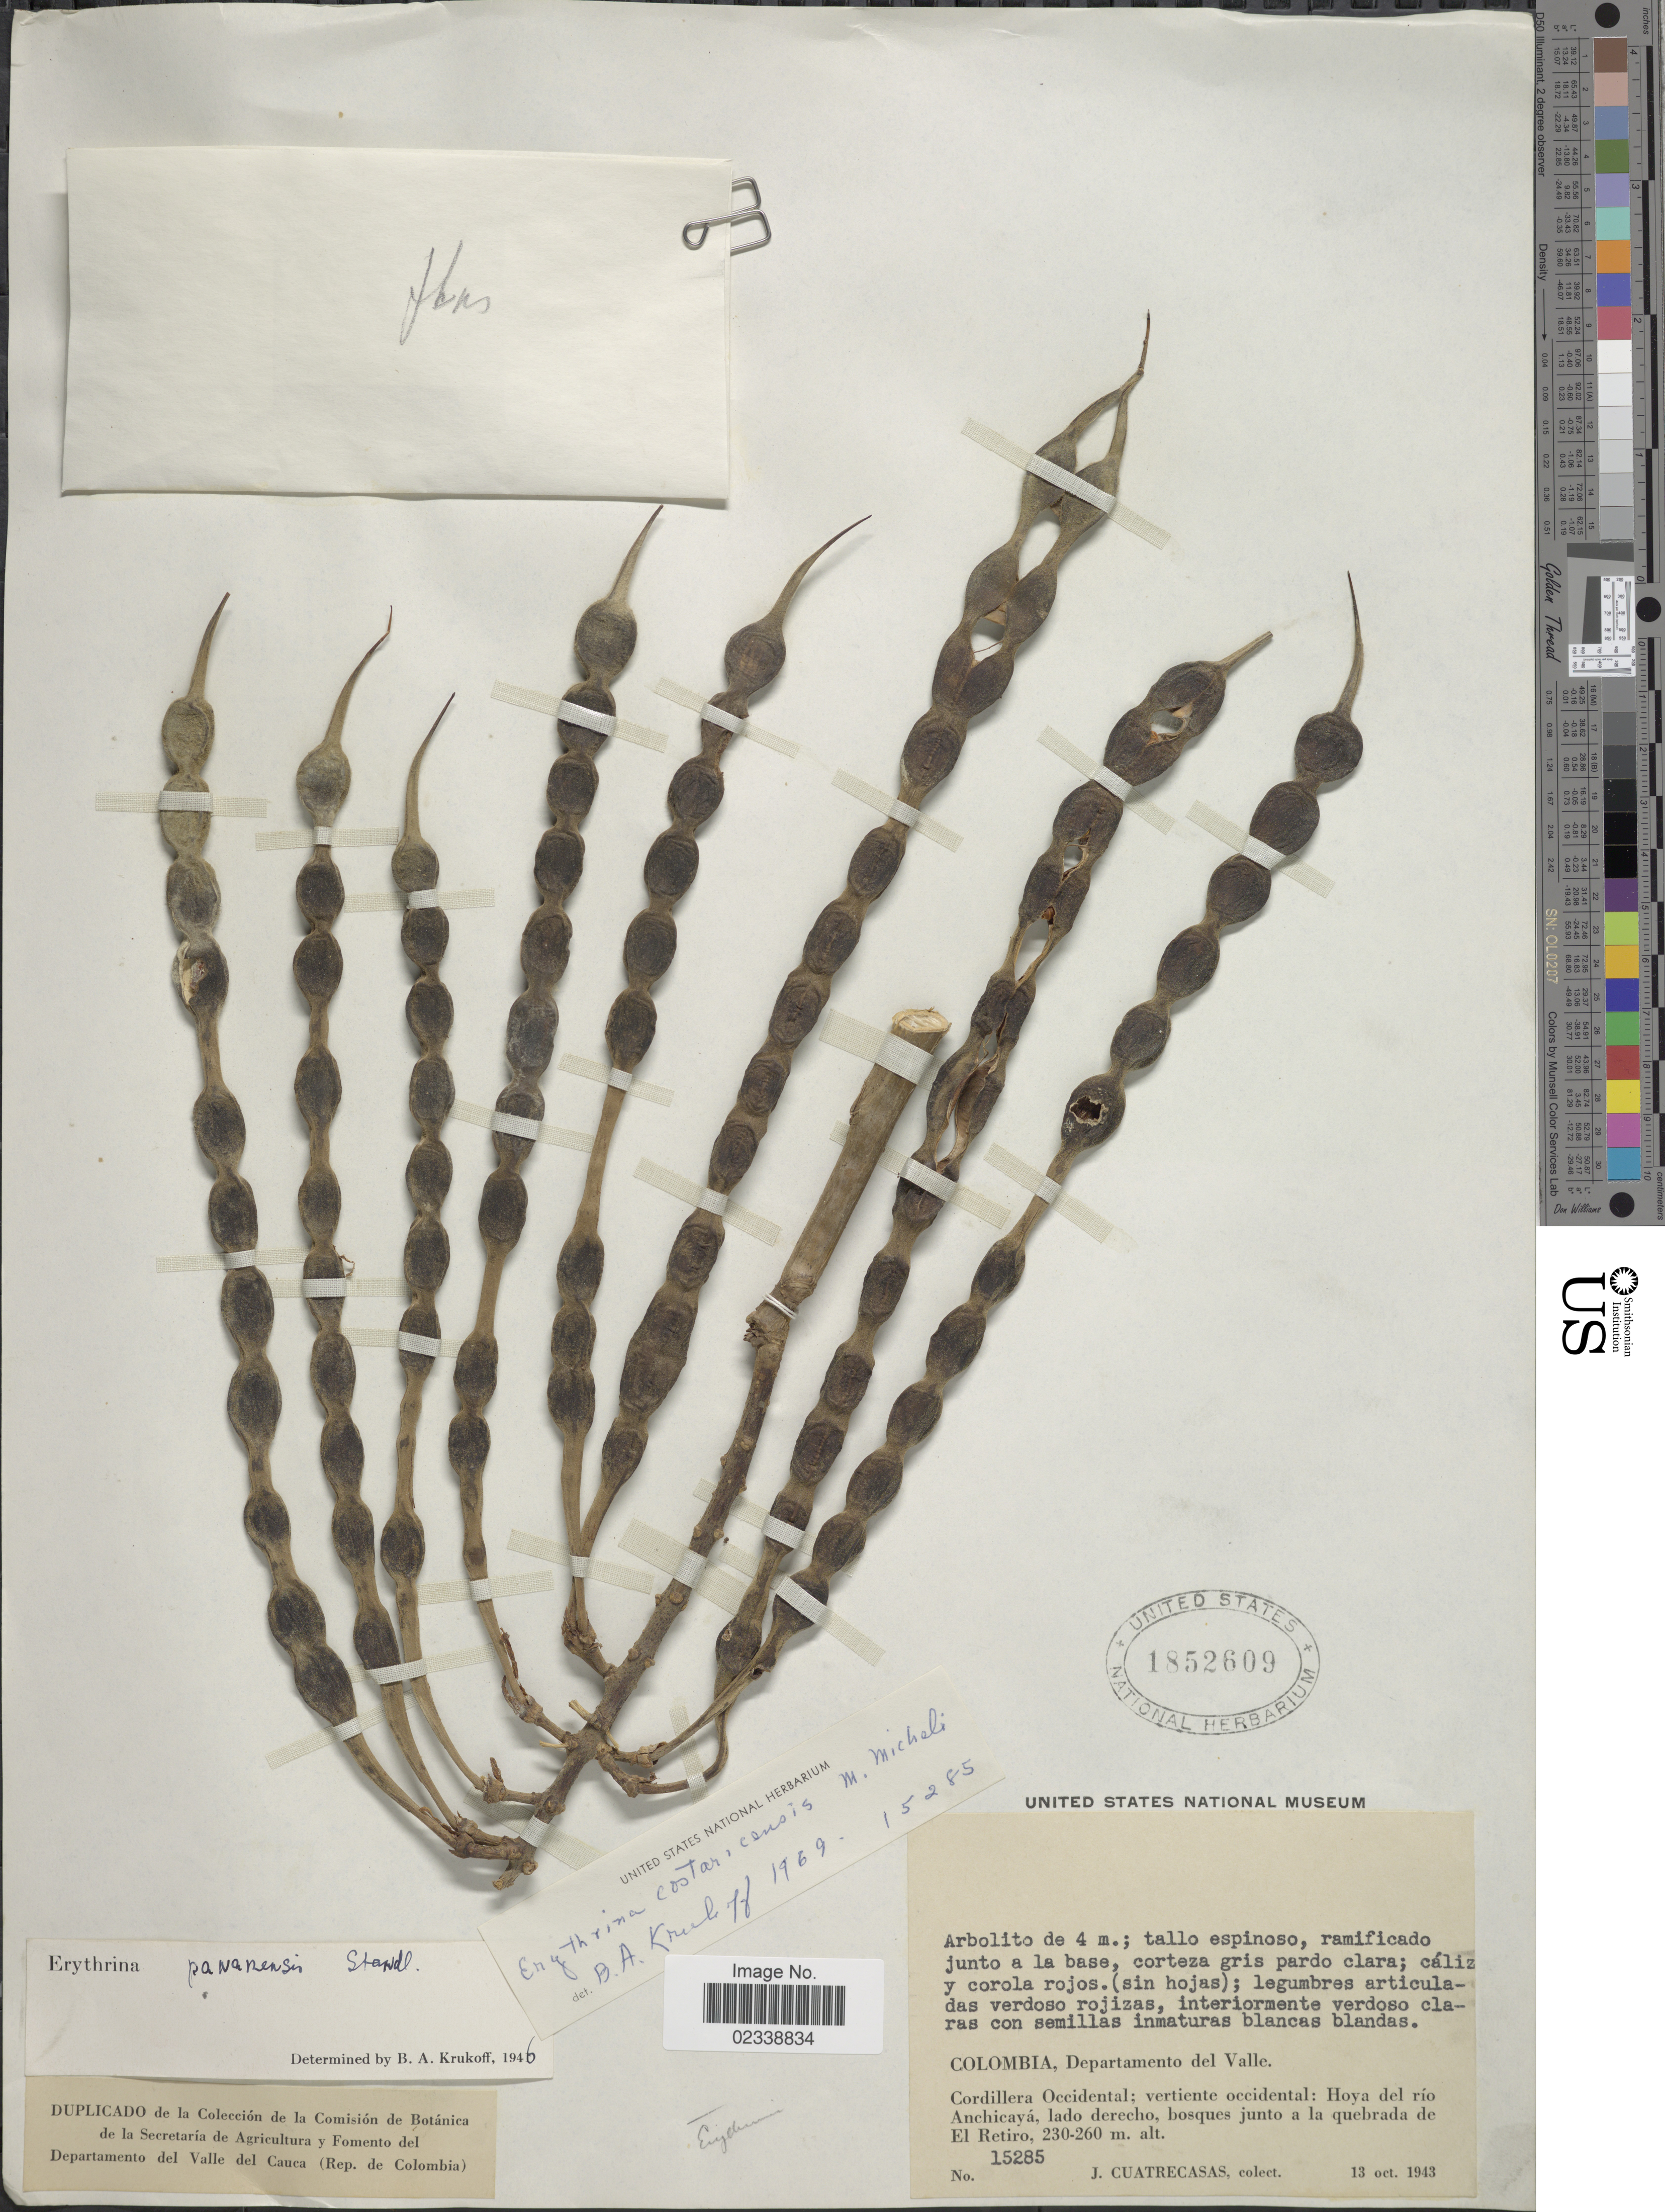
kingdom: Plantae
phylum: Tracheophyta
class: Magnoliopsida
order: Fabales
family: Fabaceae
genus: Erythrina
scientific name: Erythrina costaricensis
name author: Micheli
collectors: J. Cuatrecasas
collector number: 15285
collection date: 1943-10-13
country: Colombia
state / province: Valle del Cauca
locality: Cordillera Occidental, vertiente occidental, Hoya del rio Anchicaya, quebrada de El Retiro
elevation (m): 230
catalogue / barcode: US 1852609